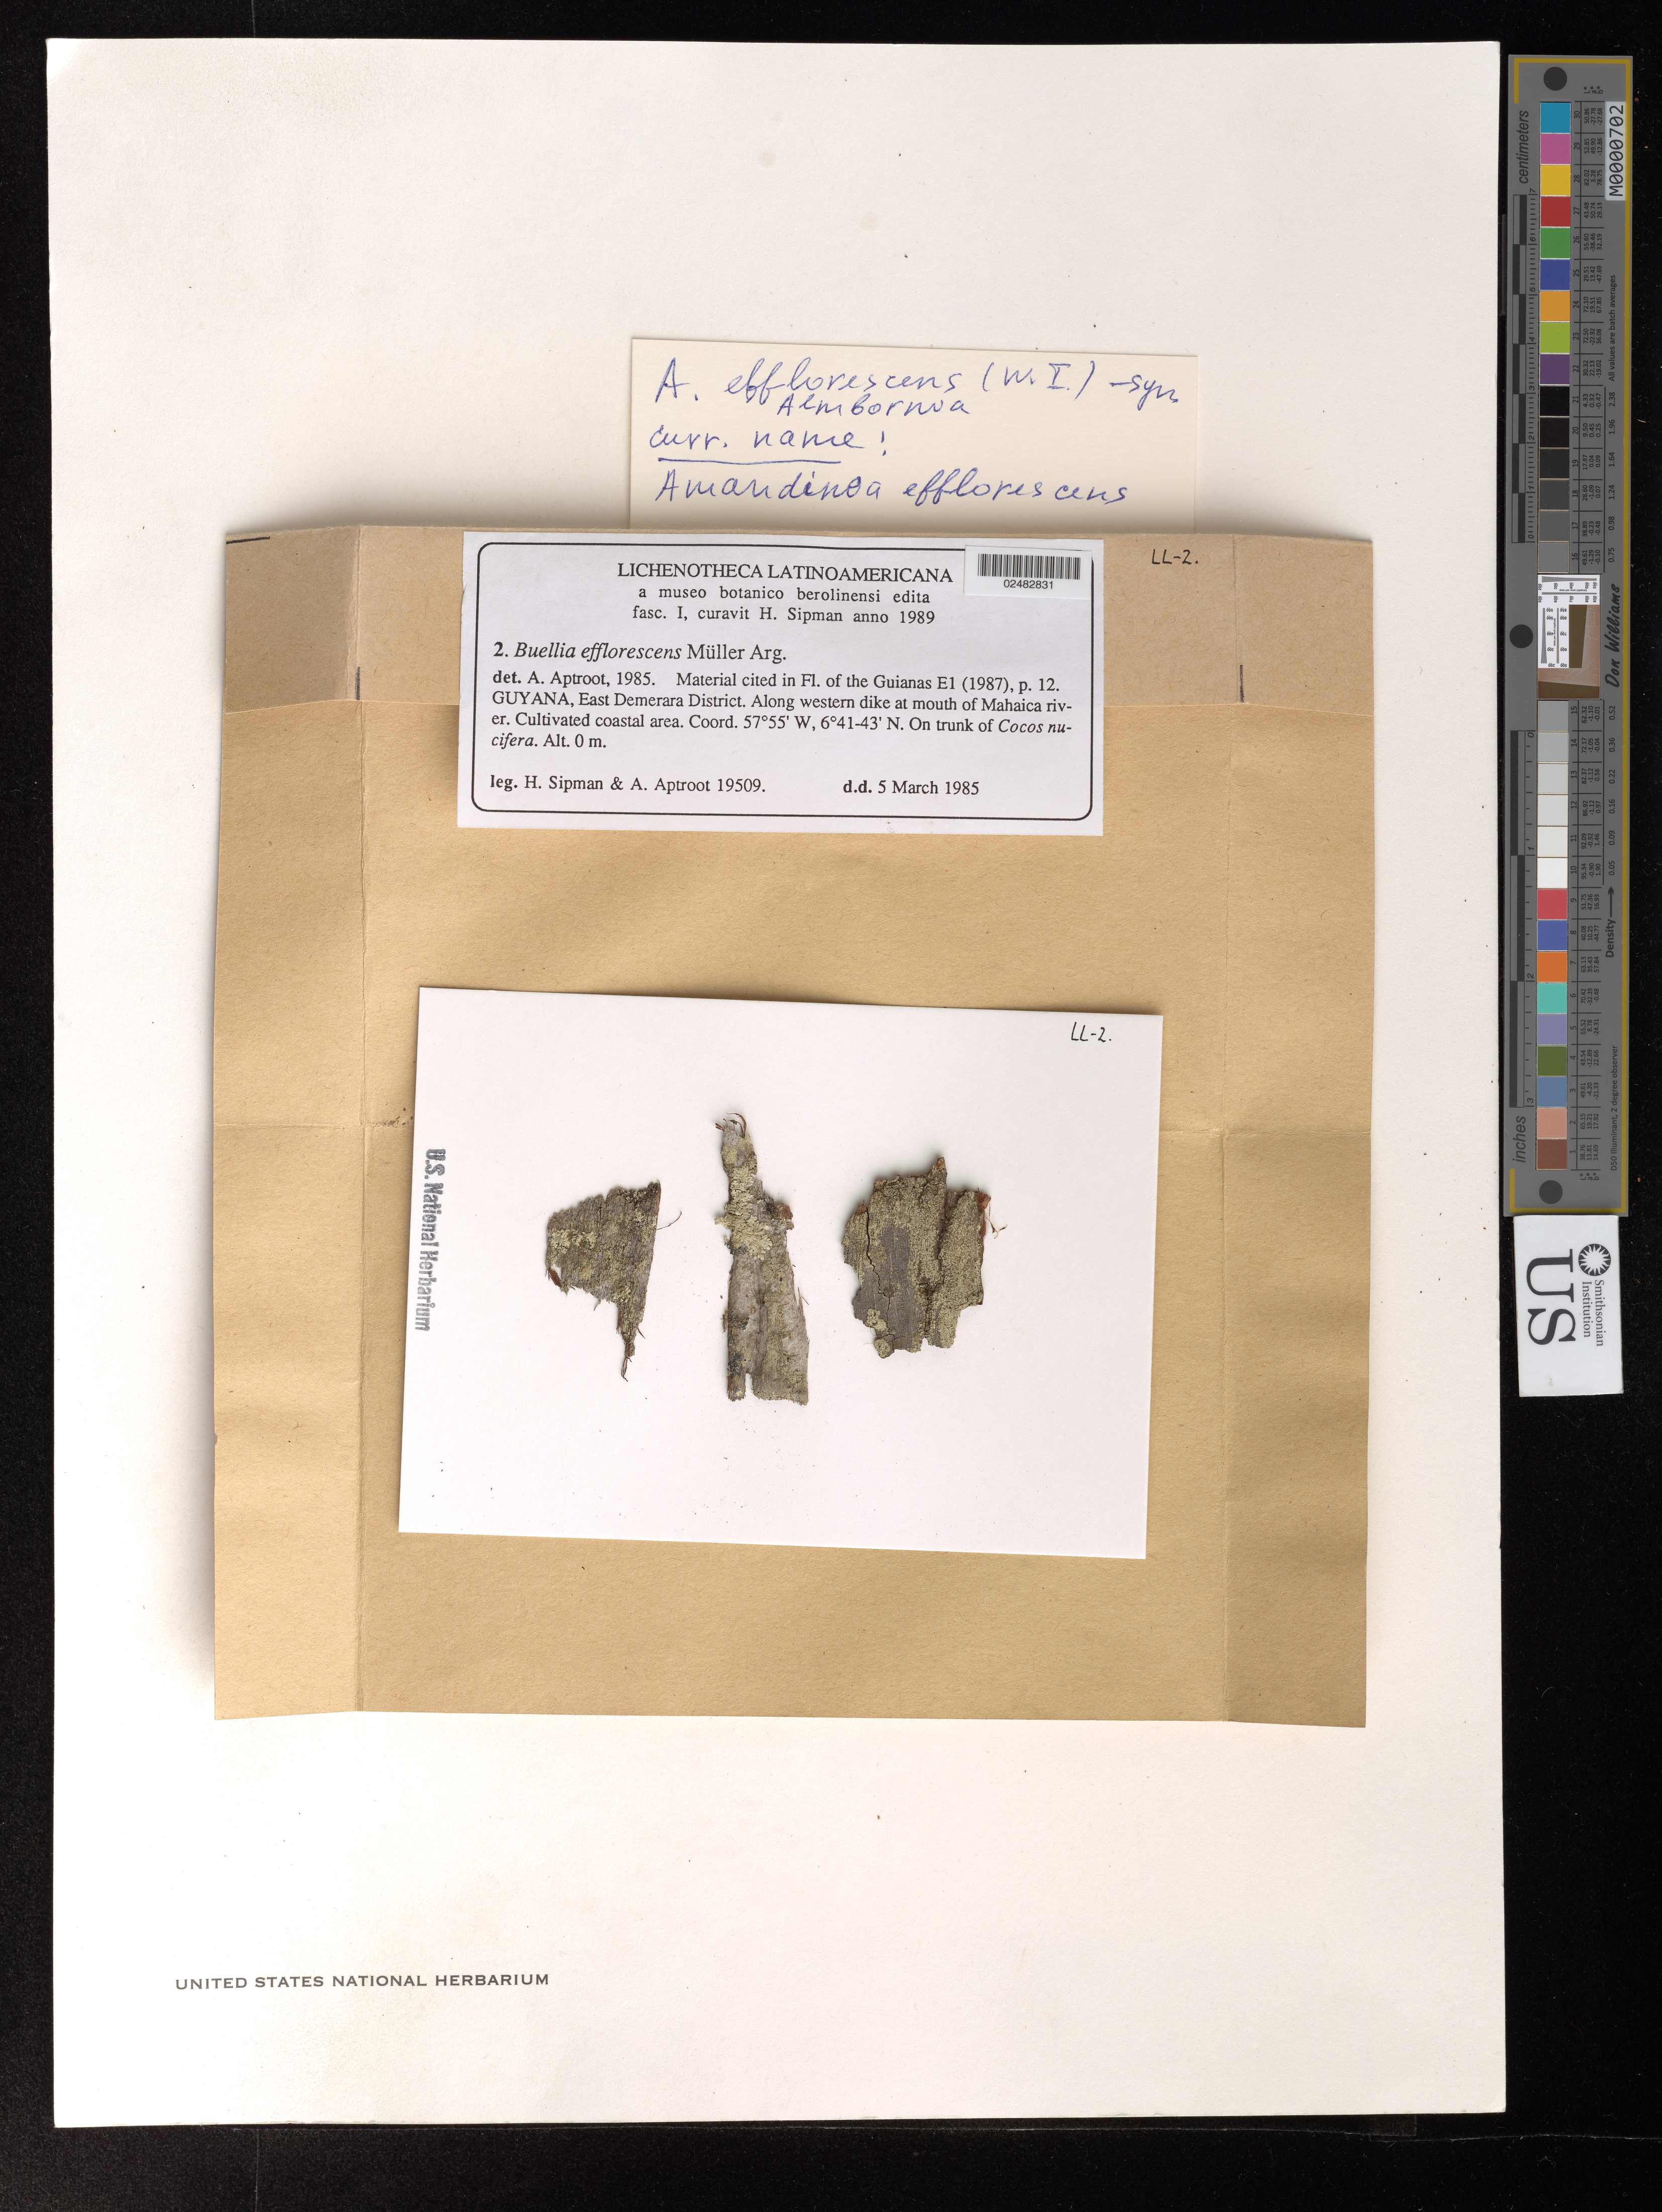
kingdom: Fungi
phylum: Ascomycota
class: Lecanoromycetes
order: Caliciales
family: Caliciaceae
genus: Amandinea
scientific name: Amandinea efflorescens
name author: (Müll. Arg.) Marbach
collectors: H. Sipman & A. Aptroot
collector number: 19509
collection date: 1985-03-05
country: Guyana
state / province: Demerara-Mahaica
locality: Along western dike at mouth of Mahaica river. Cultivated coastal plain.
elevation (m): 0